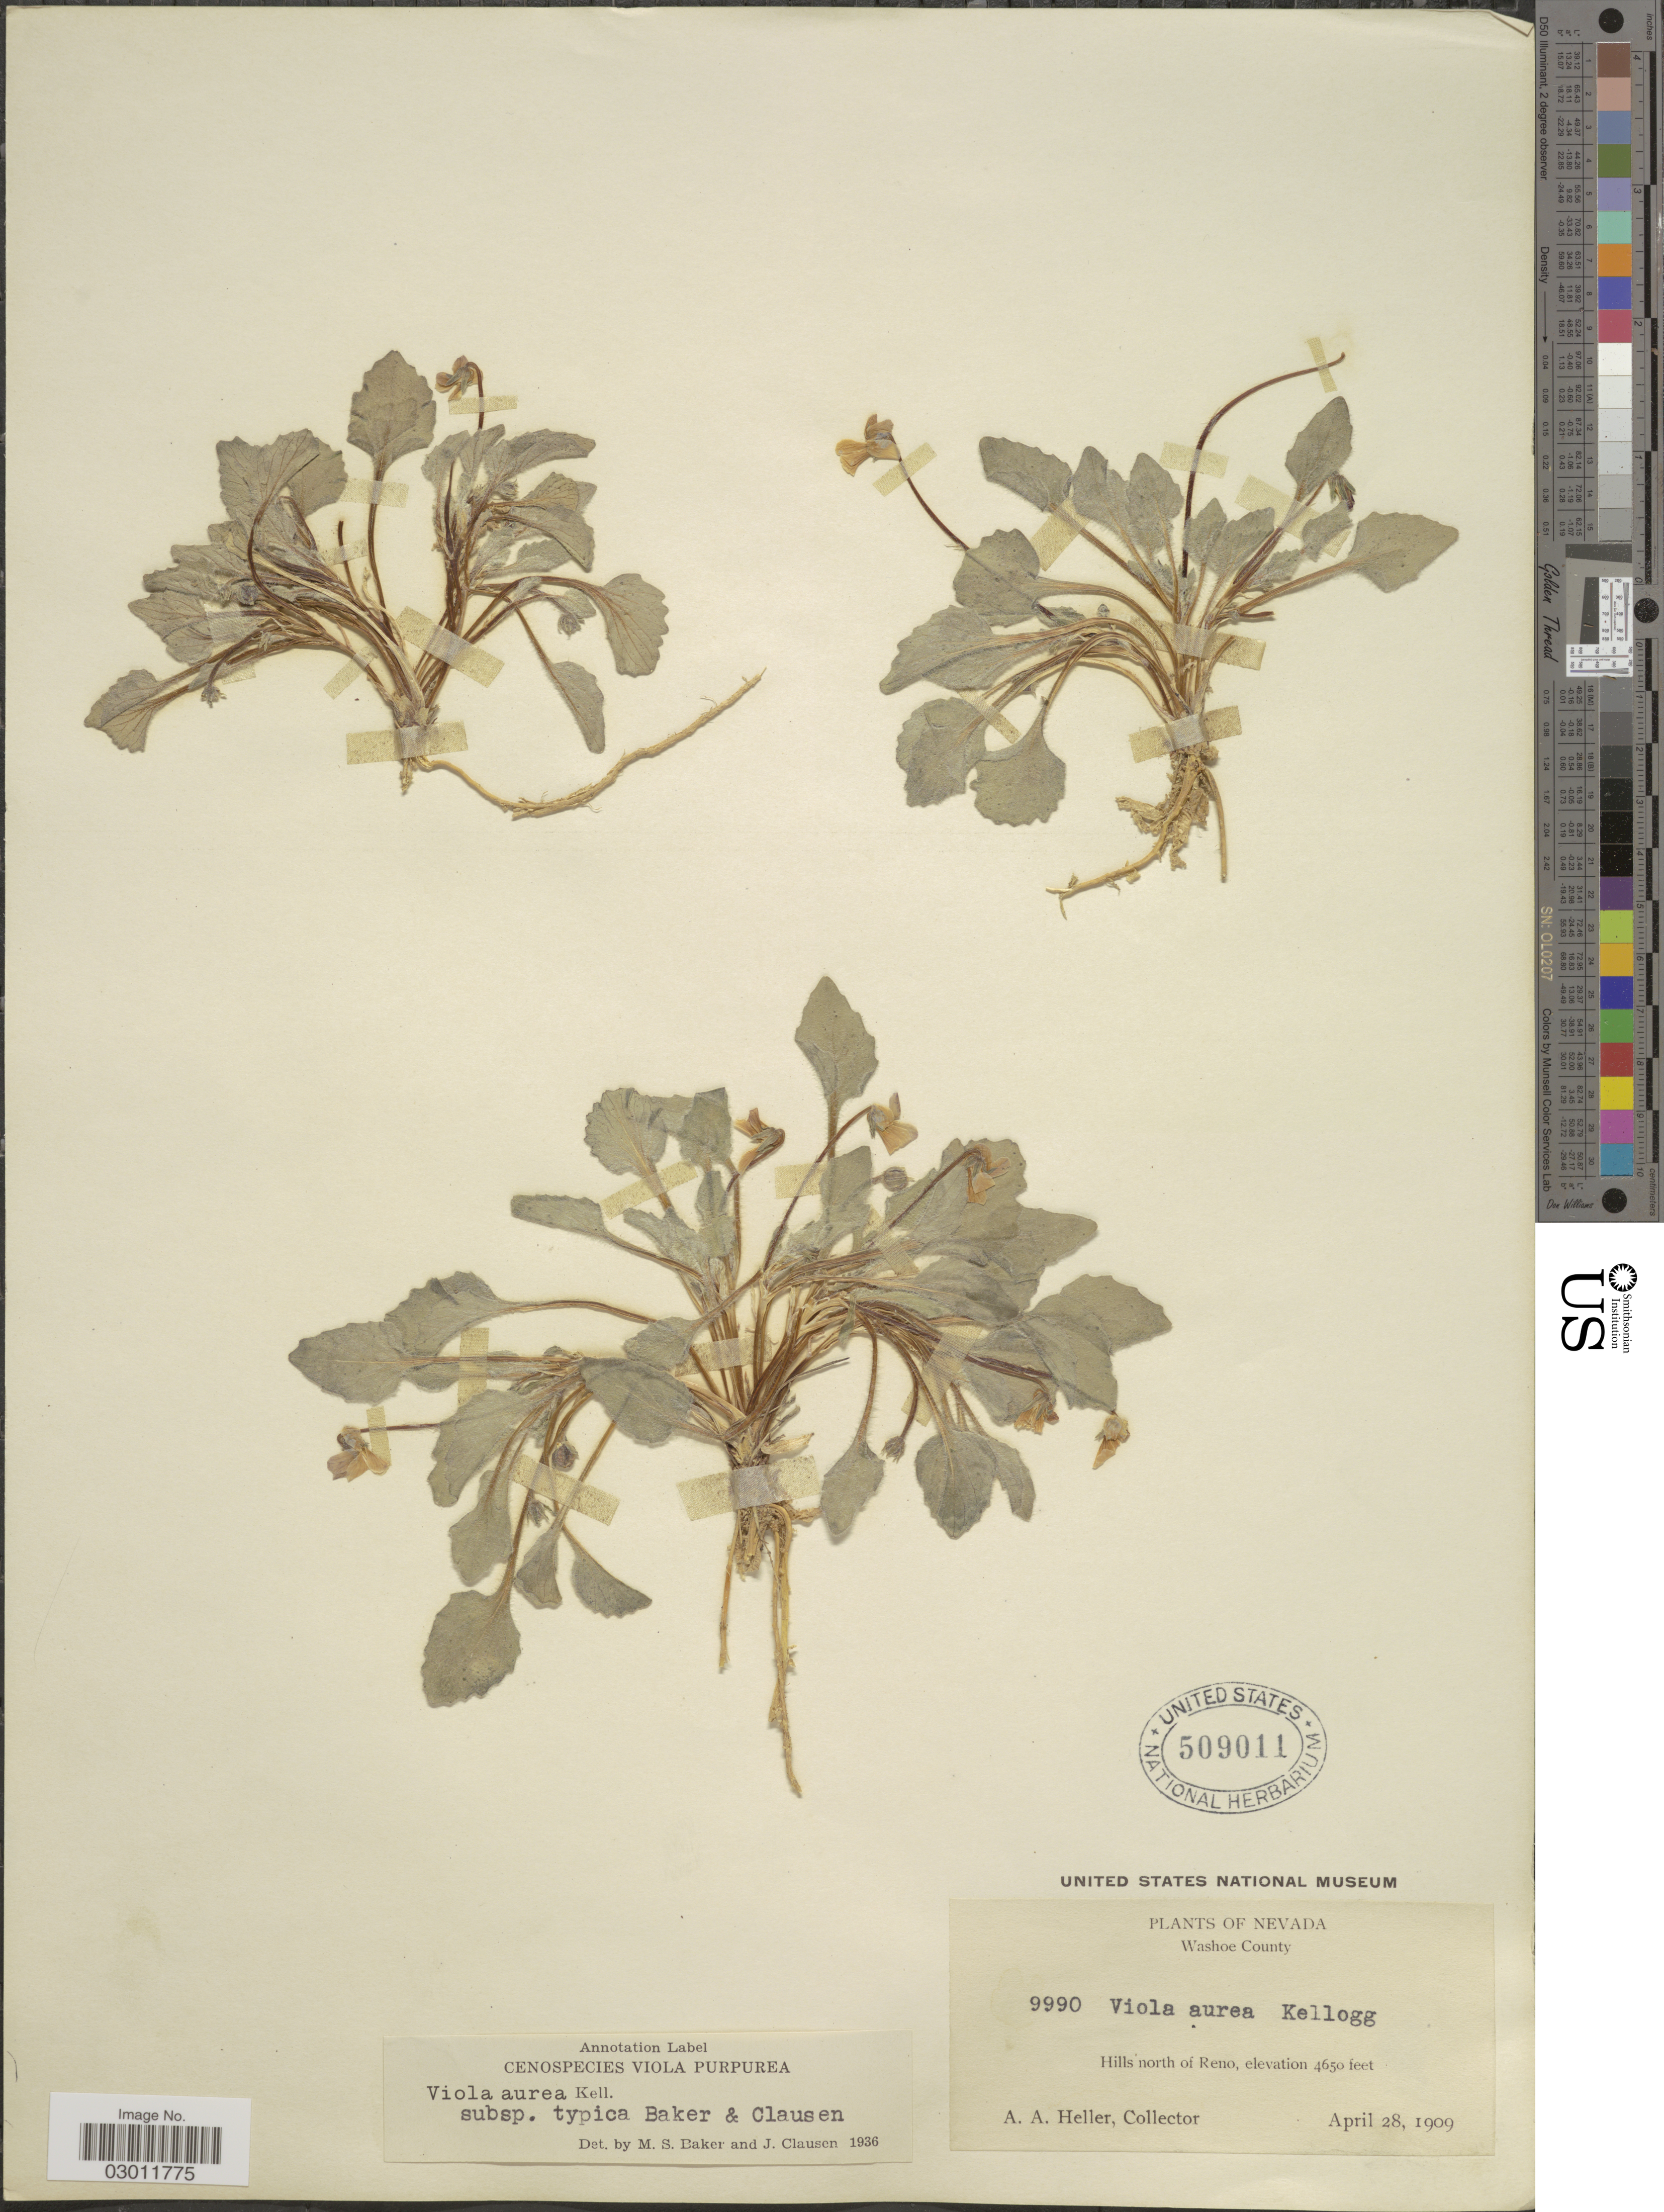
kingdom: Plantae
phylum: Tracheophyta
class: Magnoliopsida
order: Malpighiales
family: Violaceae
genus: Viola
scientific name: Viola aurea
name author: Kellogg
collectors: A. A. Heller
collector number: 9990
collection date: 1909-04-28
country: United States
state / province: Nevada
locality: Washoe County. Hills north of Reno.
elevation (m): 1417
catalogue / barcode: US 509011